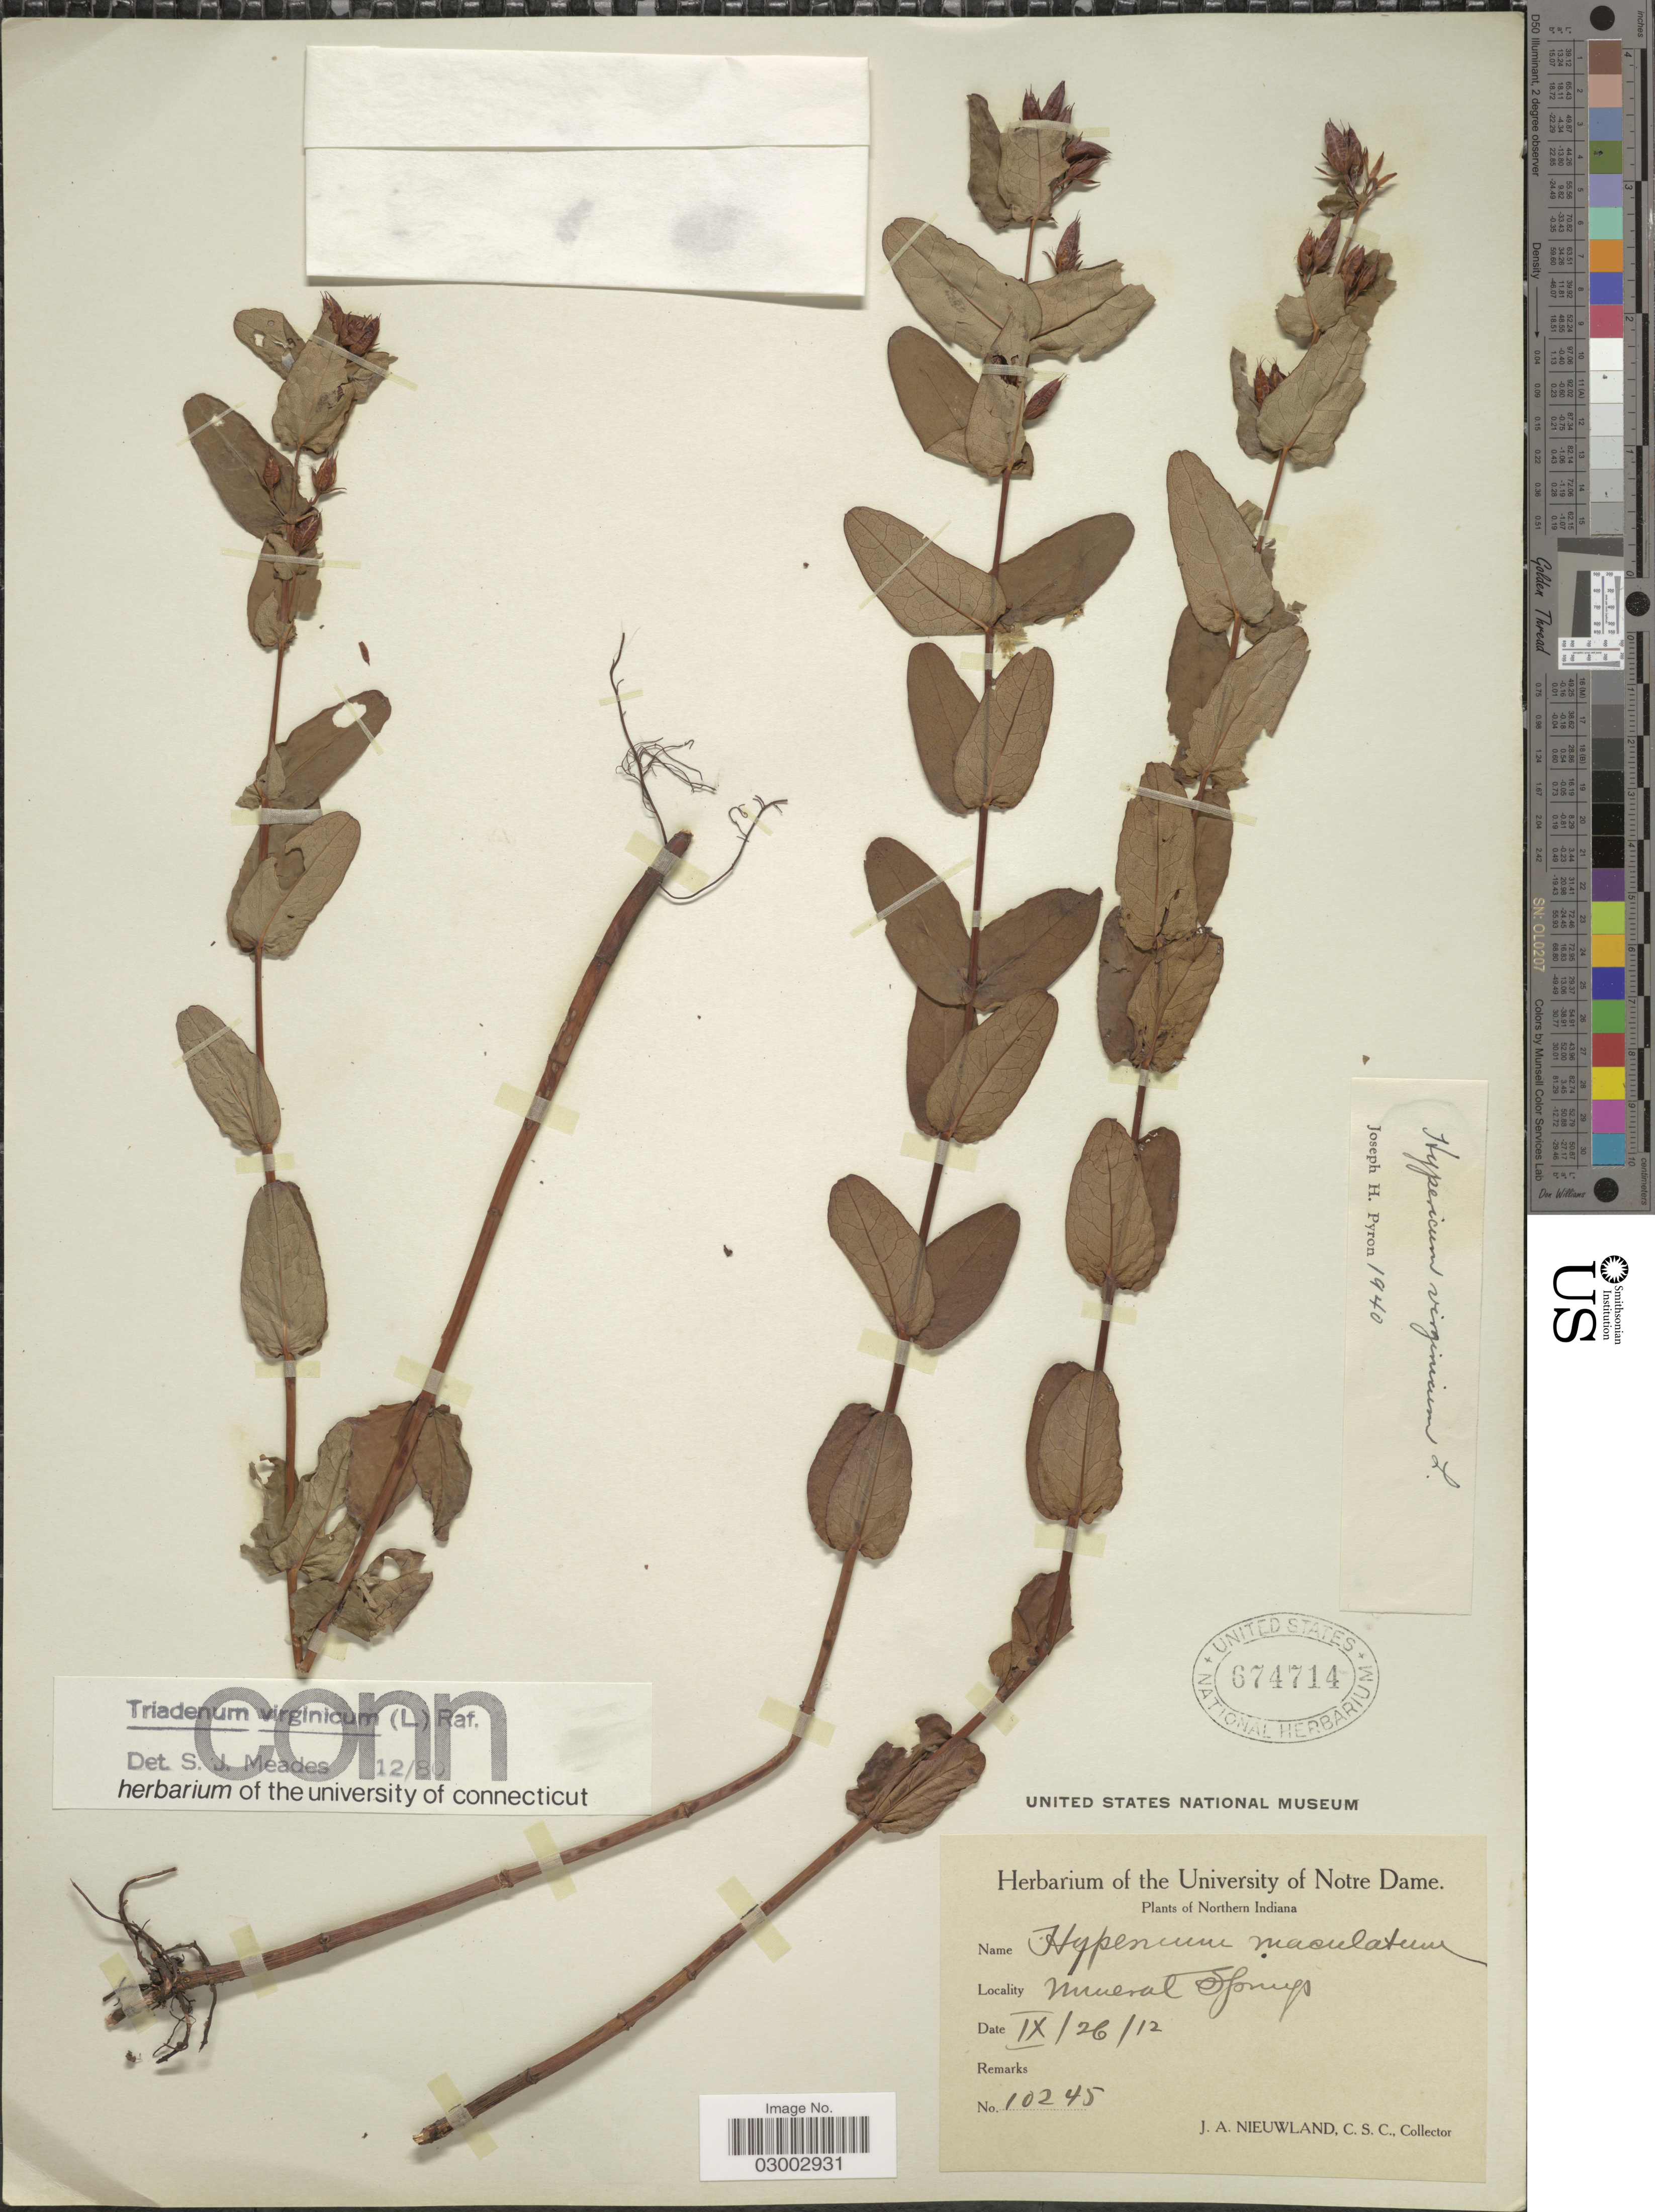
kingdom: Plantae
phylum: Tracheophyta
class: Magnoliopsida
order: Malpighiales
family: Hypericaceae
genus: Hypericum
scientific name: Hypericum virginicum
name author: L.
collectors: J. A. Nieuwland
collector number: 10245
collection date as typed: Transcribed d/m/y: 26/9/12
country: United States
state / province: Indiana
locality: Northern Indiana. Mineral Springs.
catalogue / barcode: US 674714